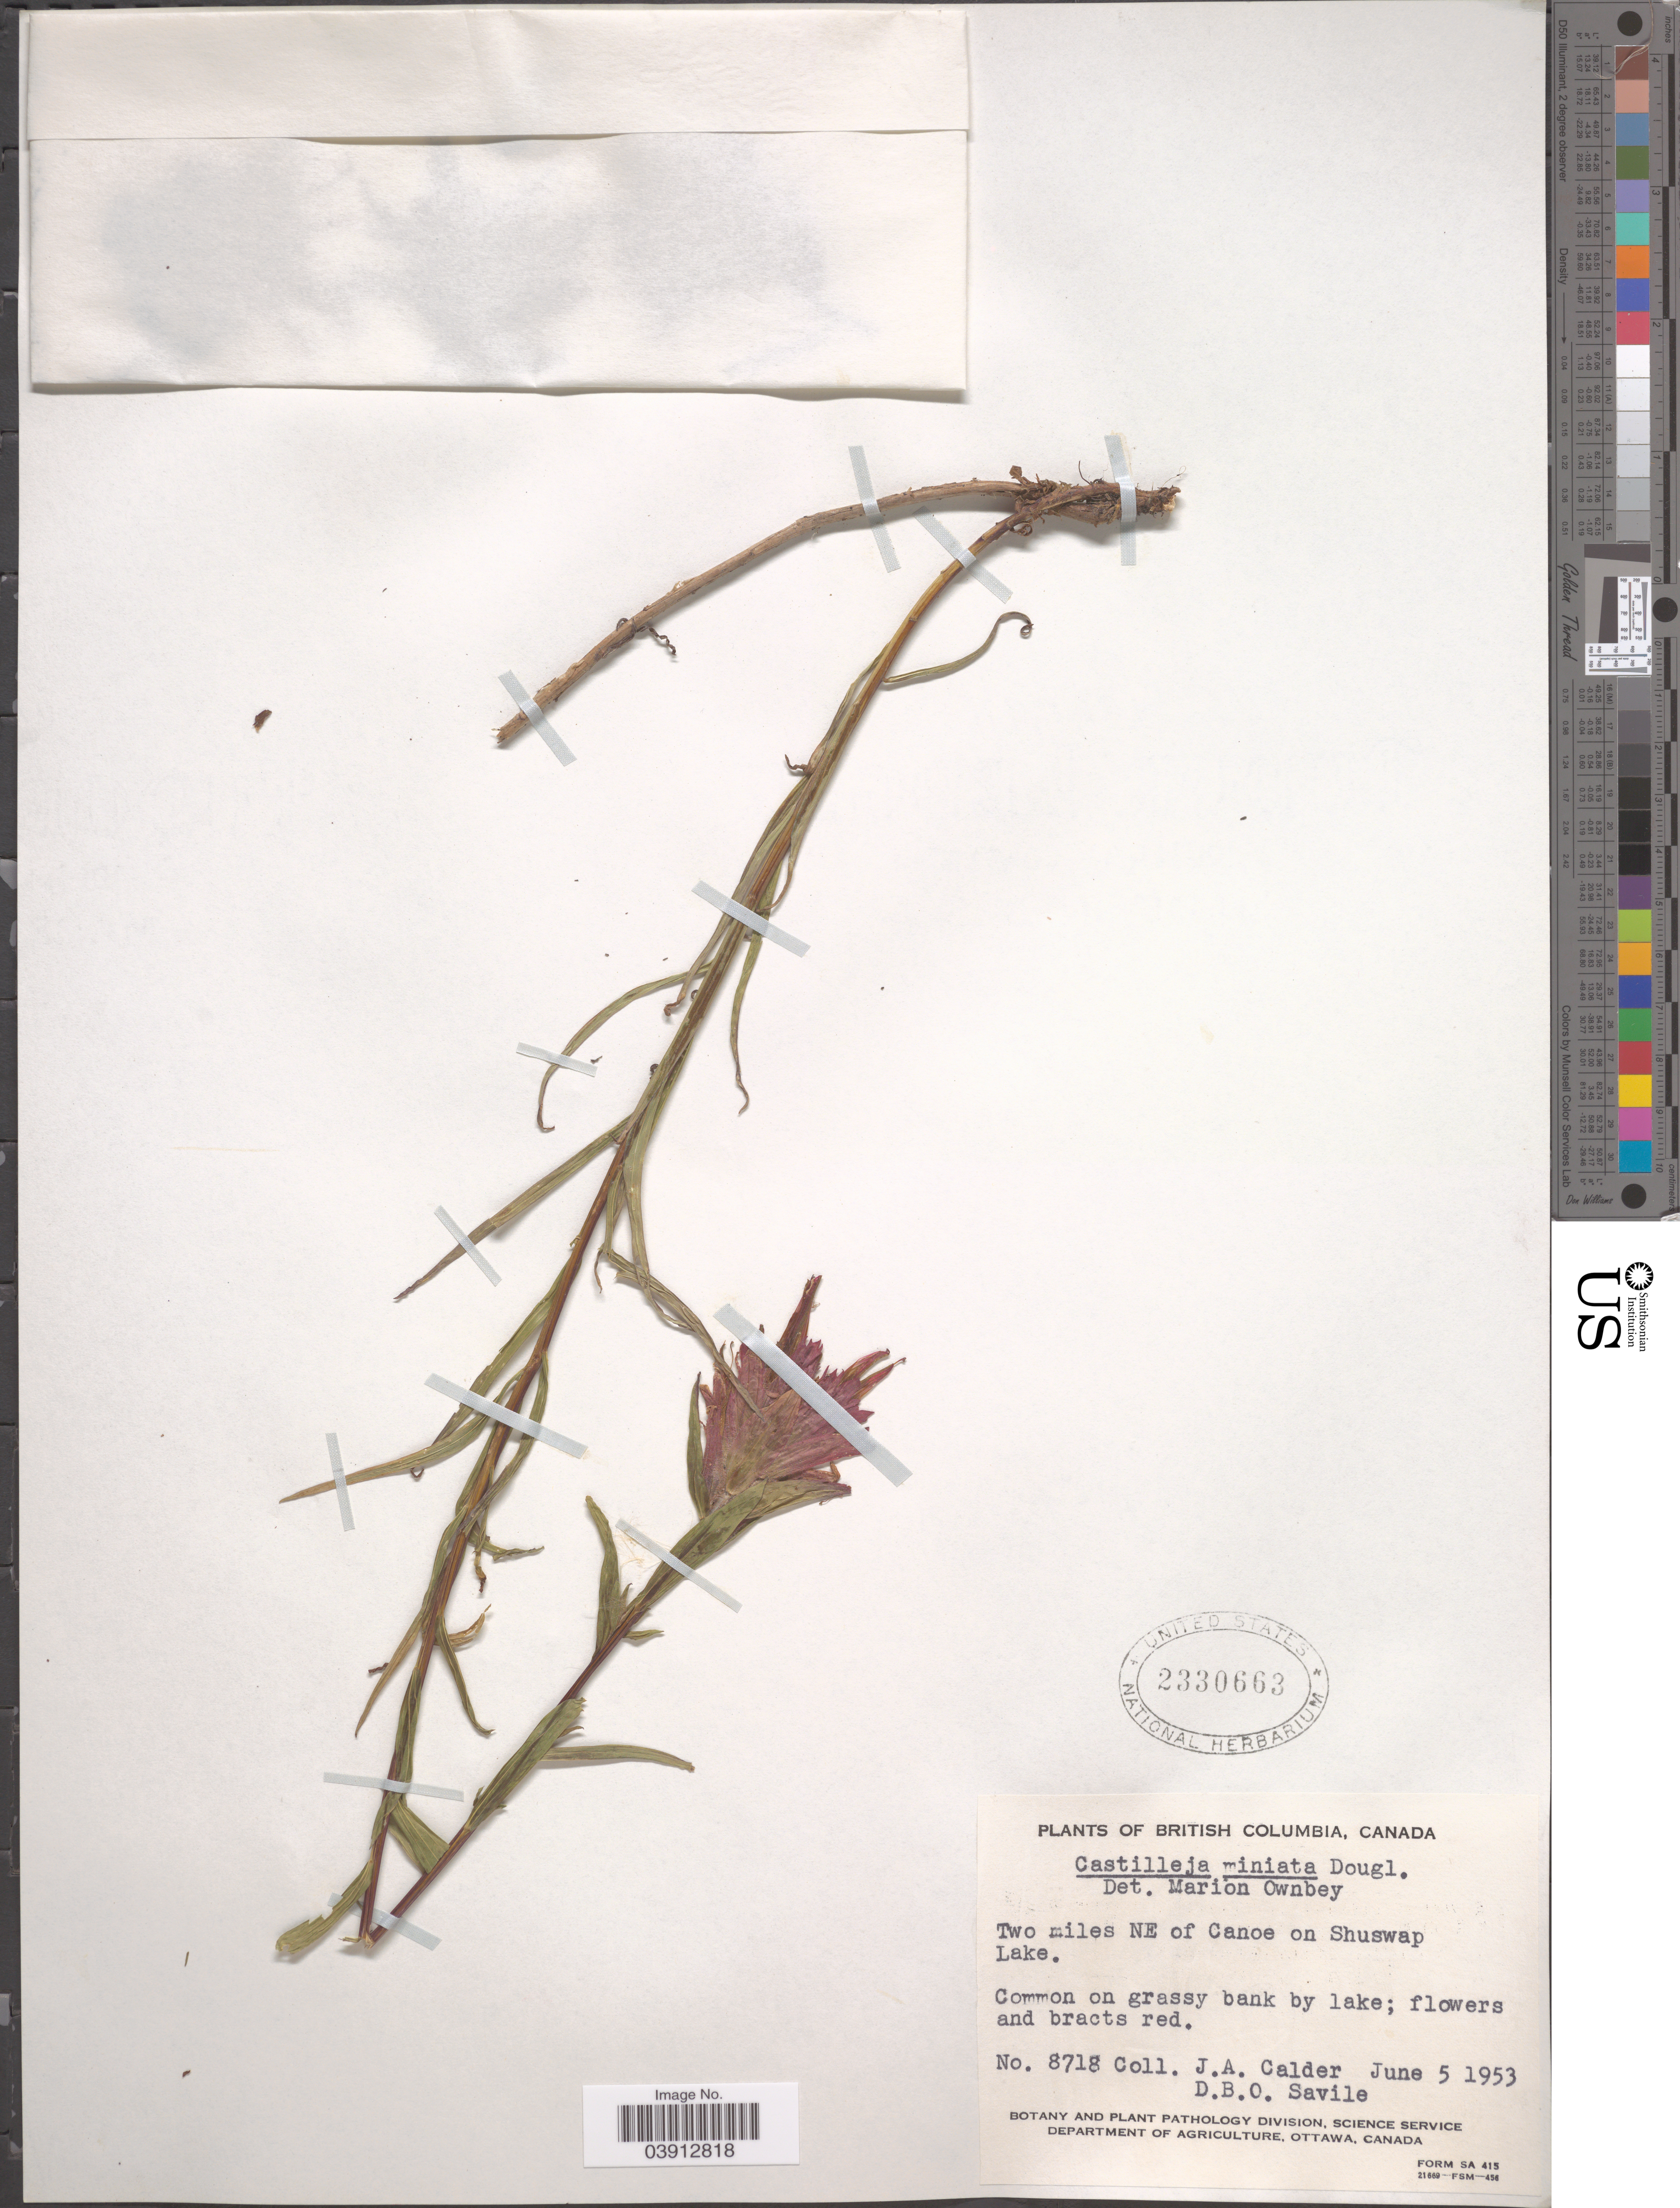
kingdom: Plantae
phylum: Tracheophyta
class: Magnoliopsida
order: Lamiales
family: Orobanchaceae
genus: Castilleja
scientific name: Castilleja miniata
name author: Douglas ex Hook.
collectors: J. A. Calder & D. Savile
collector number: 8718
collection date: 1953-06-05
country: Canada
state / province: British Columbia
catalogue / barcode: US 2330663